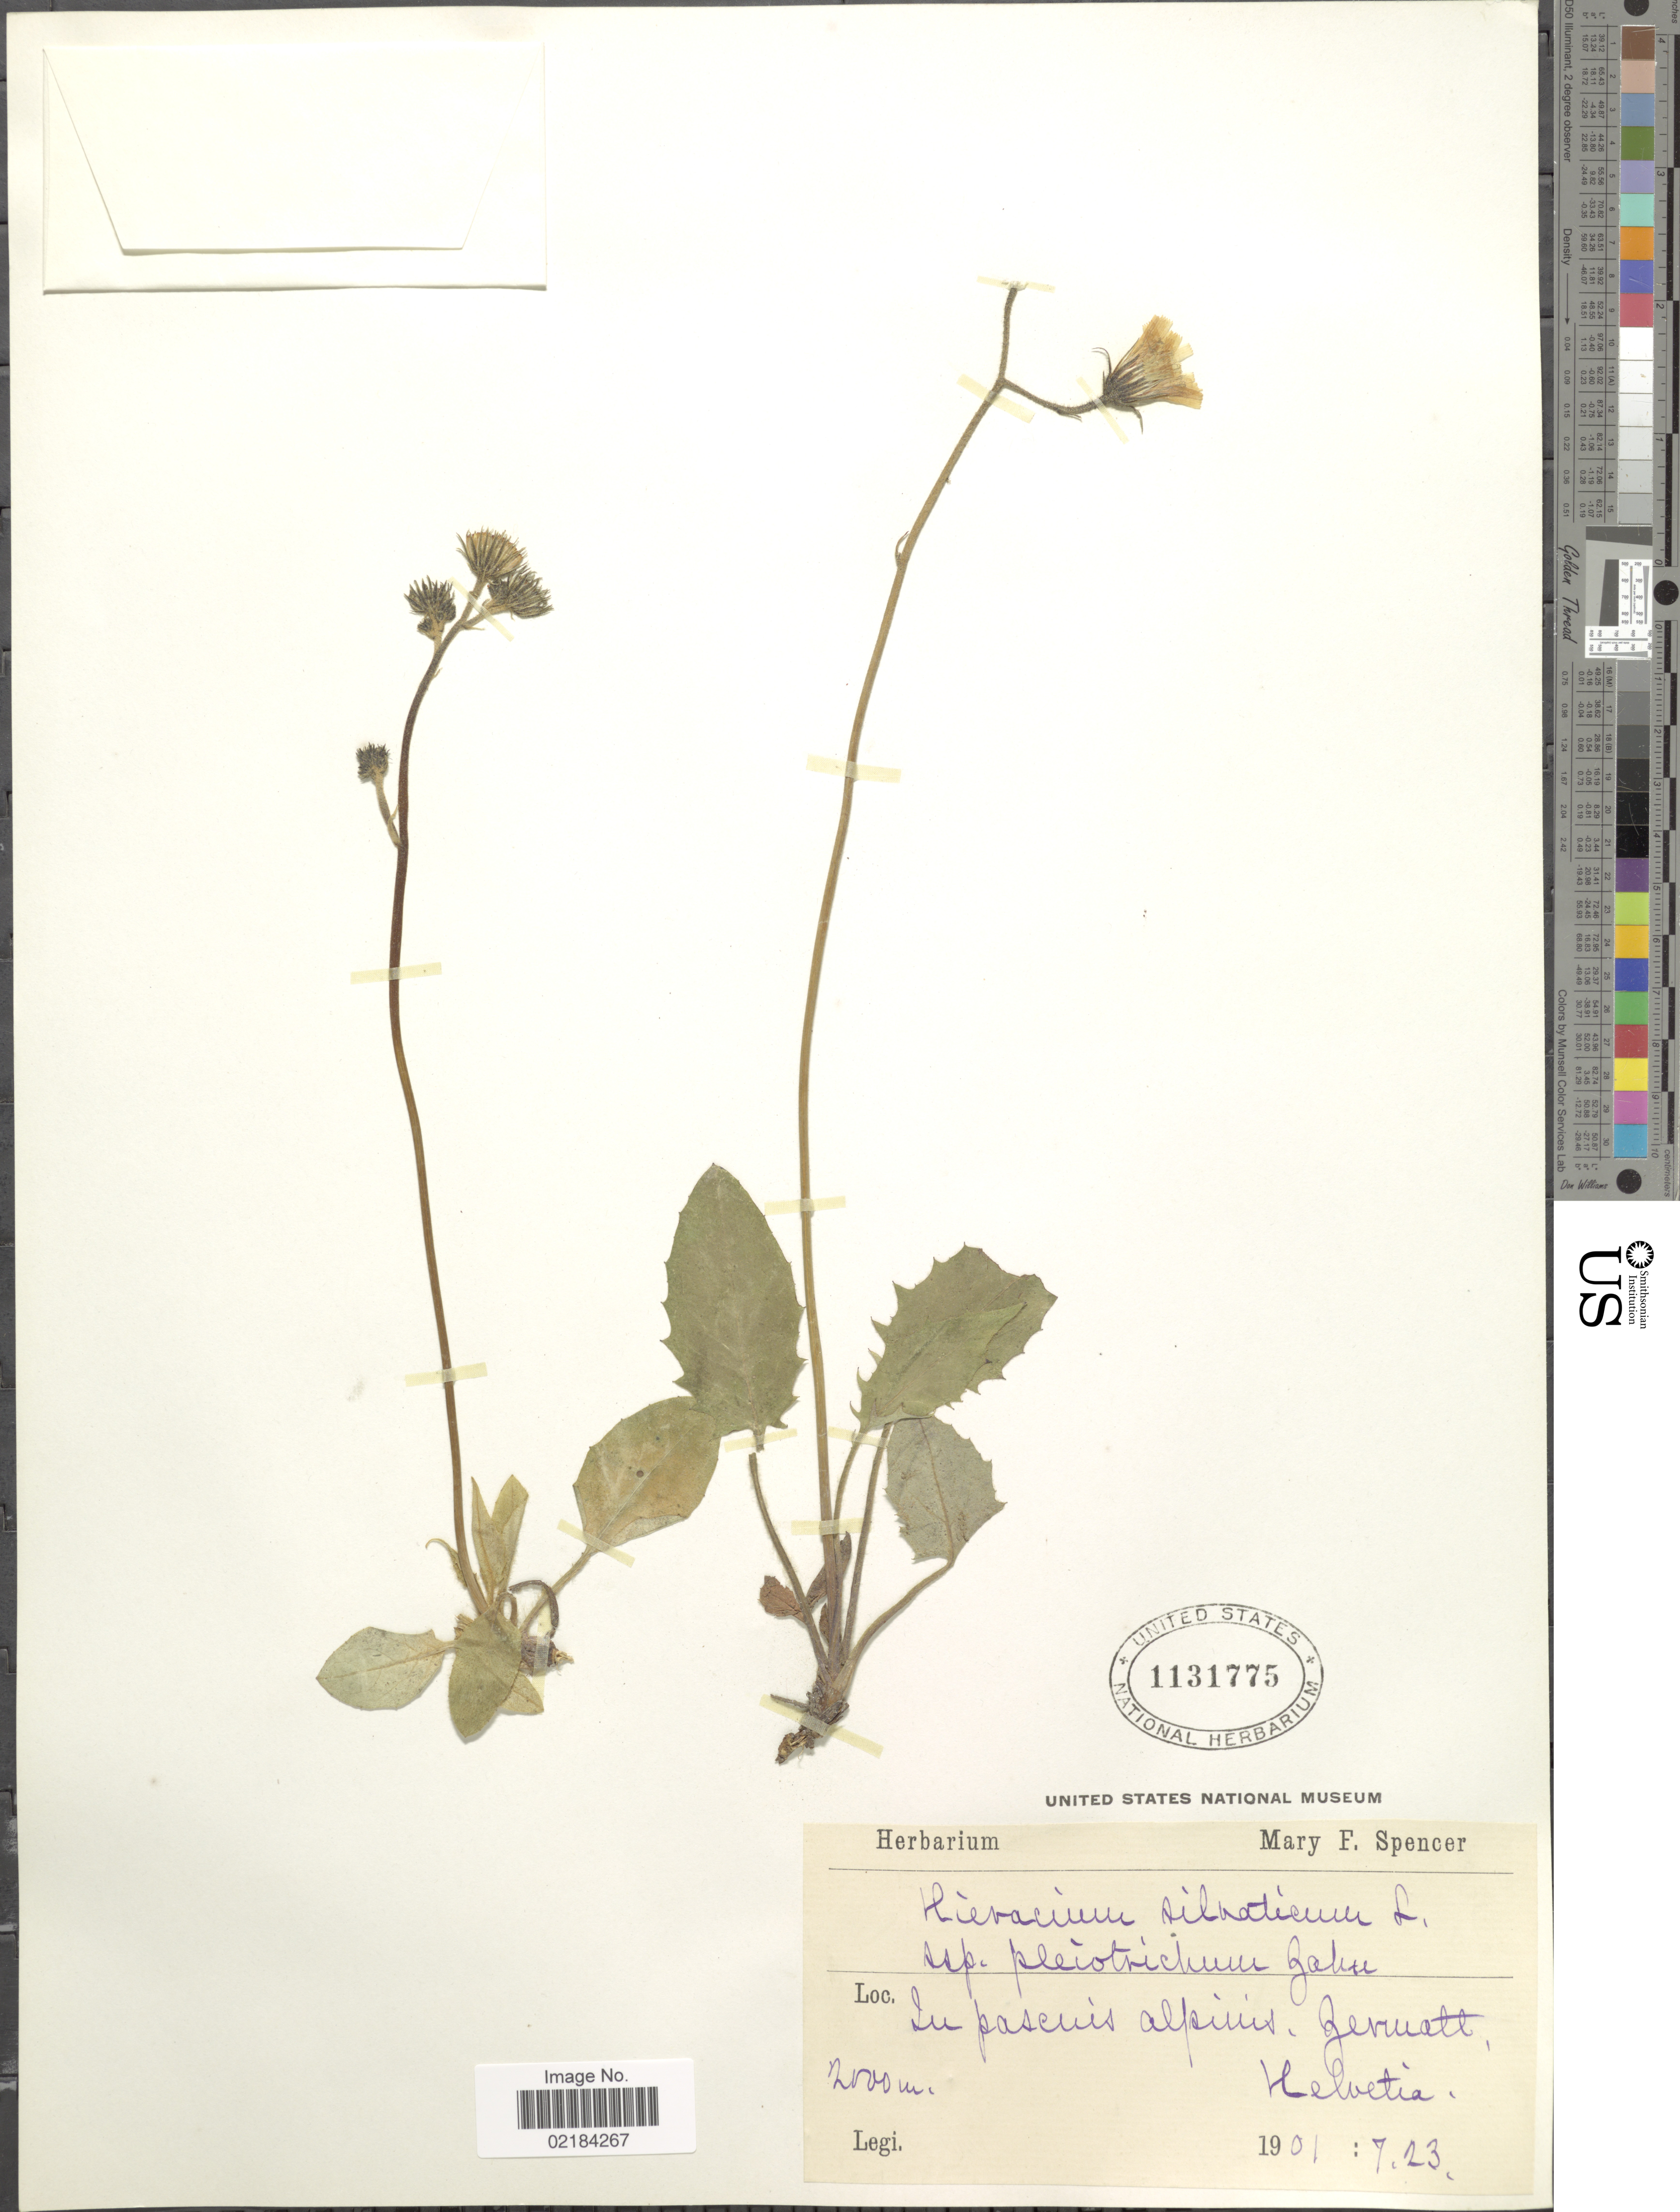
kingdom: Plantae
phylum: Tracheophyta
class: Magnoliopsida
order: Asterales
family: Asteraceae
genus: Hieracium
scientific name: Hieracium sylvaticum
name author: (L.) Gouan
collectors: M. Spencer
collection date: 1901-07-23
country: Switzerland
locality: Helvetia. Su pascuis alpinis. Zermatt.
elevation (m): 2000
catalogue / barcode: US 1131775